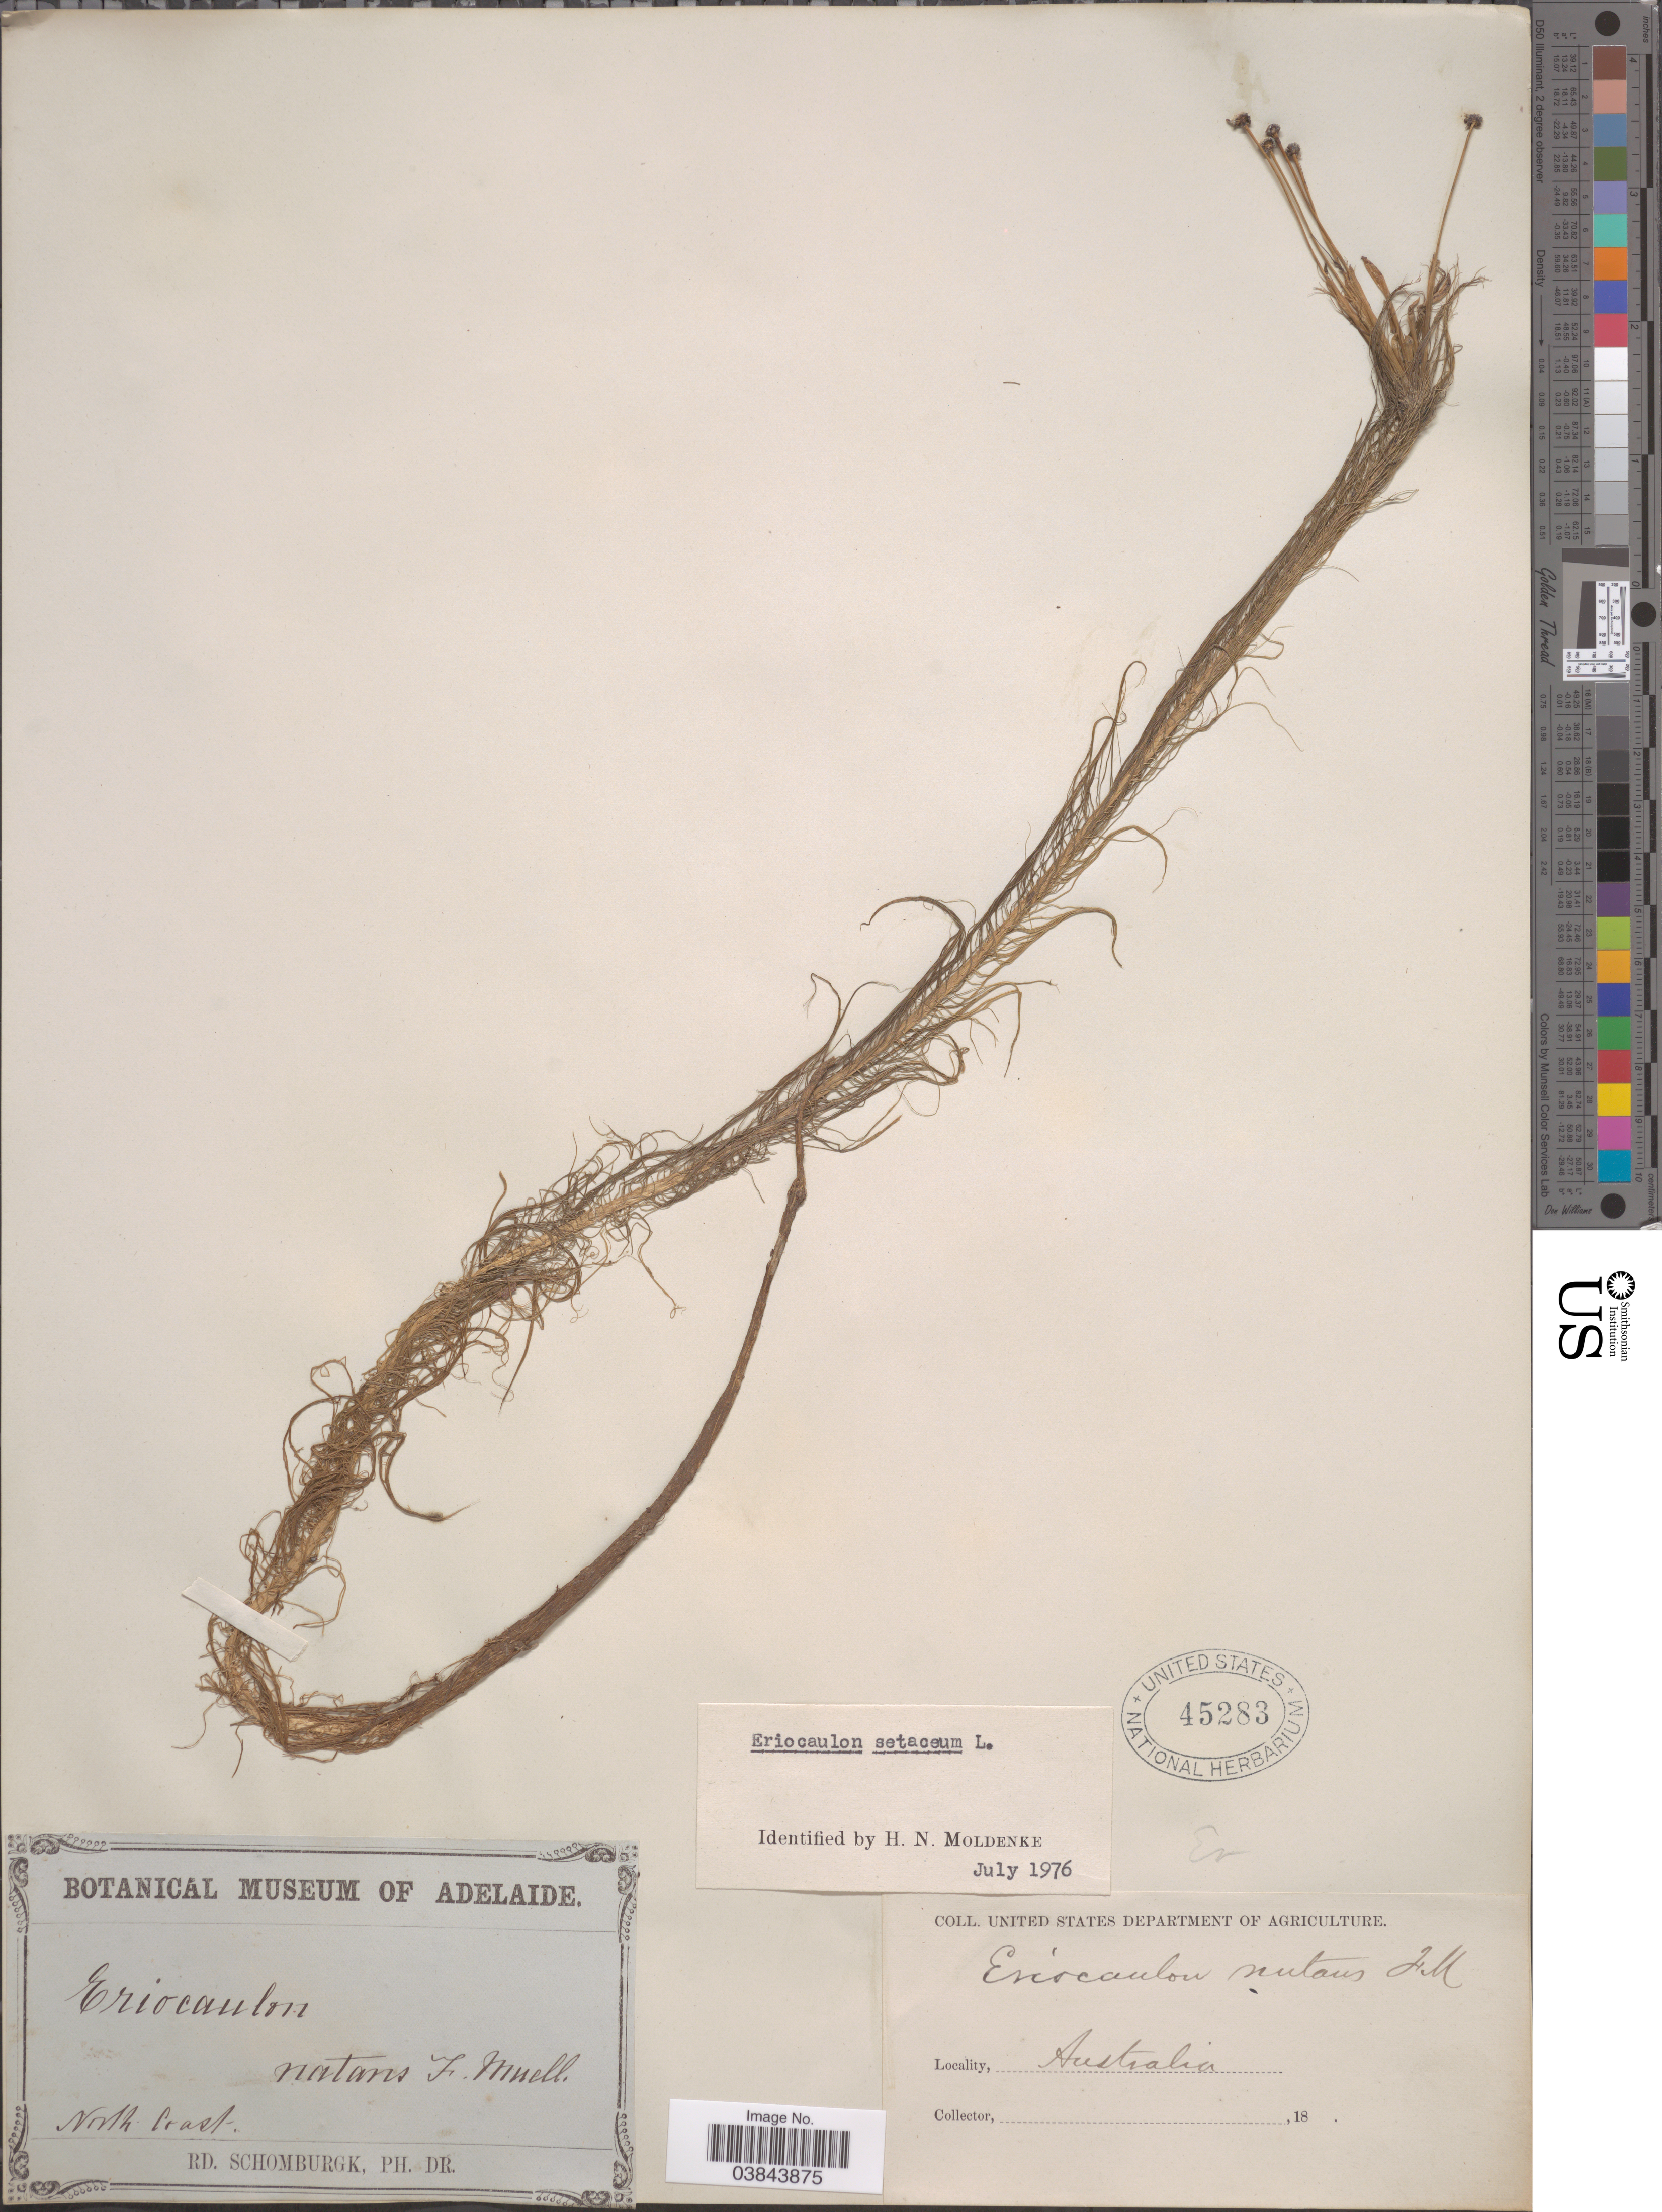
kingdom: Plantae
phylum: Tracheophyta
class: Liliopsida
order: Poales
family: Eriocaulaceae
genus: Eriocaulon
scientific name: Eriocaulon setaceum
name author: L.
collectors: R. Schomburgk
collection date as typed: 18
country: Australia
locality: North Coast.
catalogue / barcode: US 45283